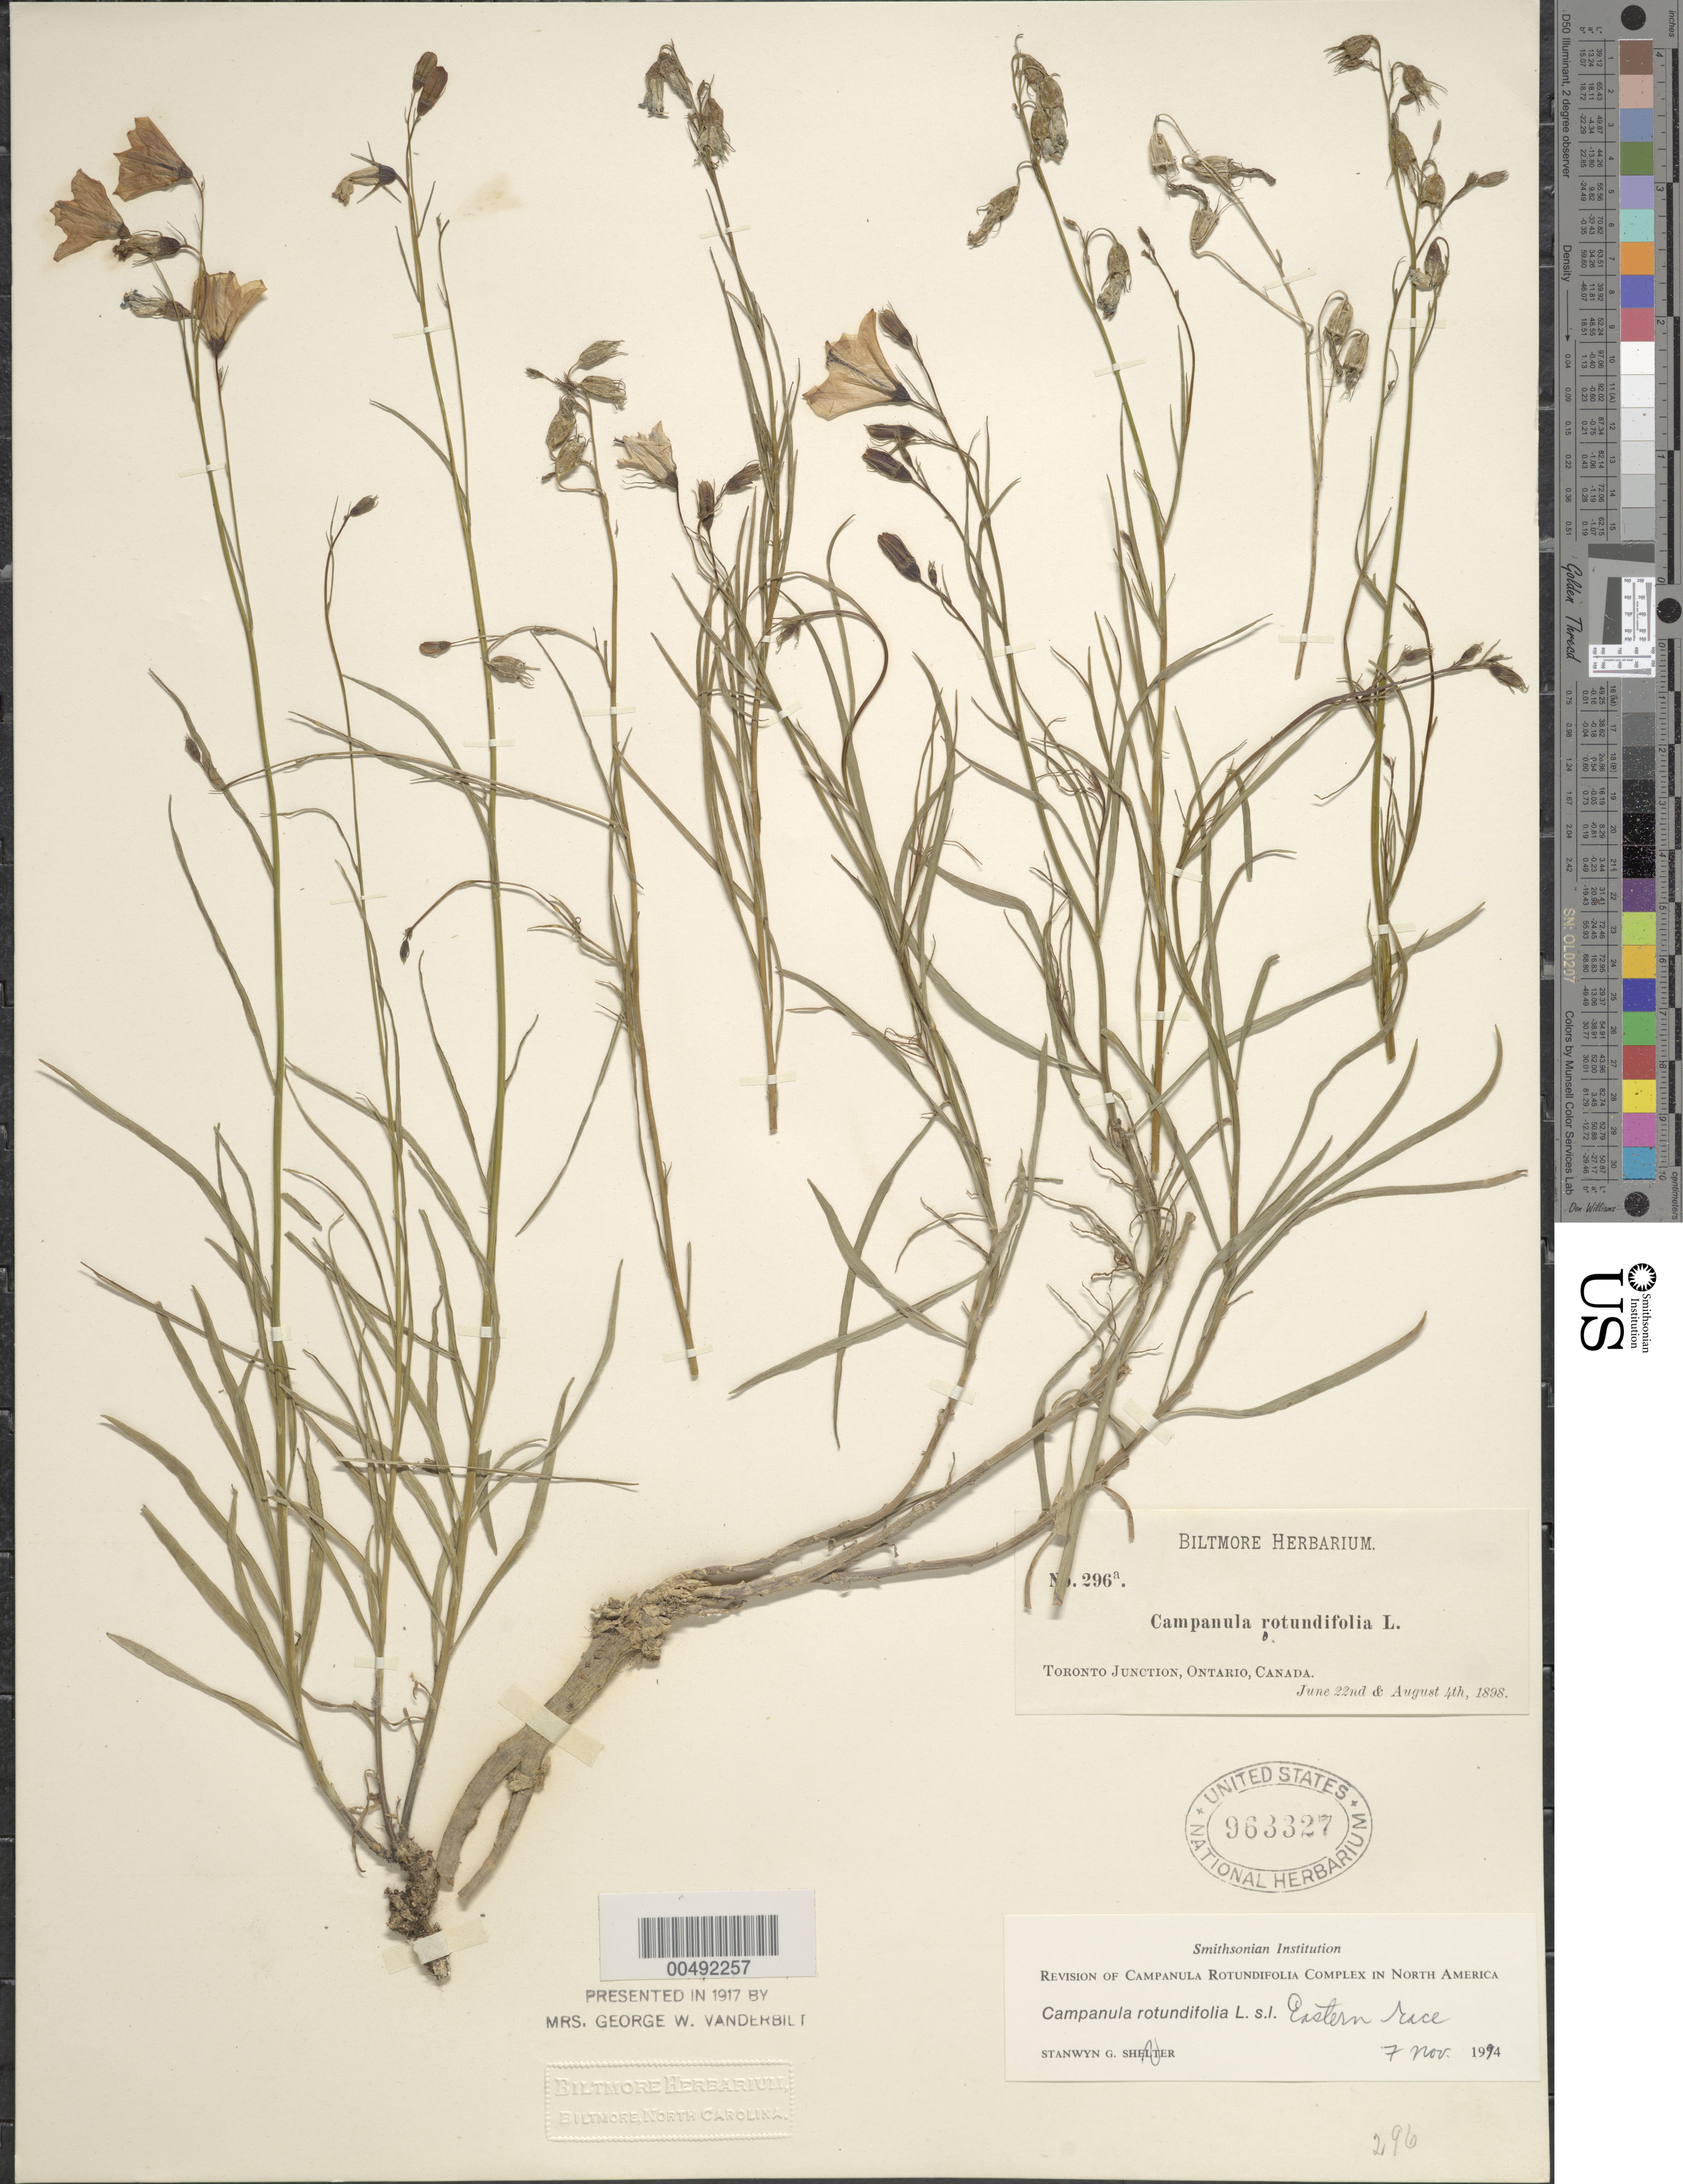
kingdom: Plantae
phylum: Tracheophyta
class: Magnoliopsida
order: Asterales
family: Campanulaceae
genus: Campanula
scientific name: Campanula rotundifolia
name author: L.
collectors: ex herb. Biltmore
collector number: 296a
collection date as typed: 22 Jun 1898 and 04 Aug 1898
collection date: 1898-06-22,1898-08-04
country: Canada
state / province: Ontario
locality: Toronto Junction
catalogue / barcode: US 963327